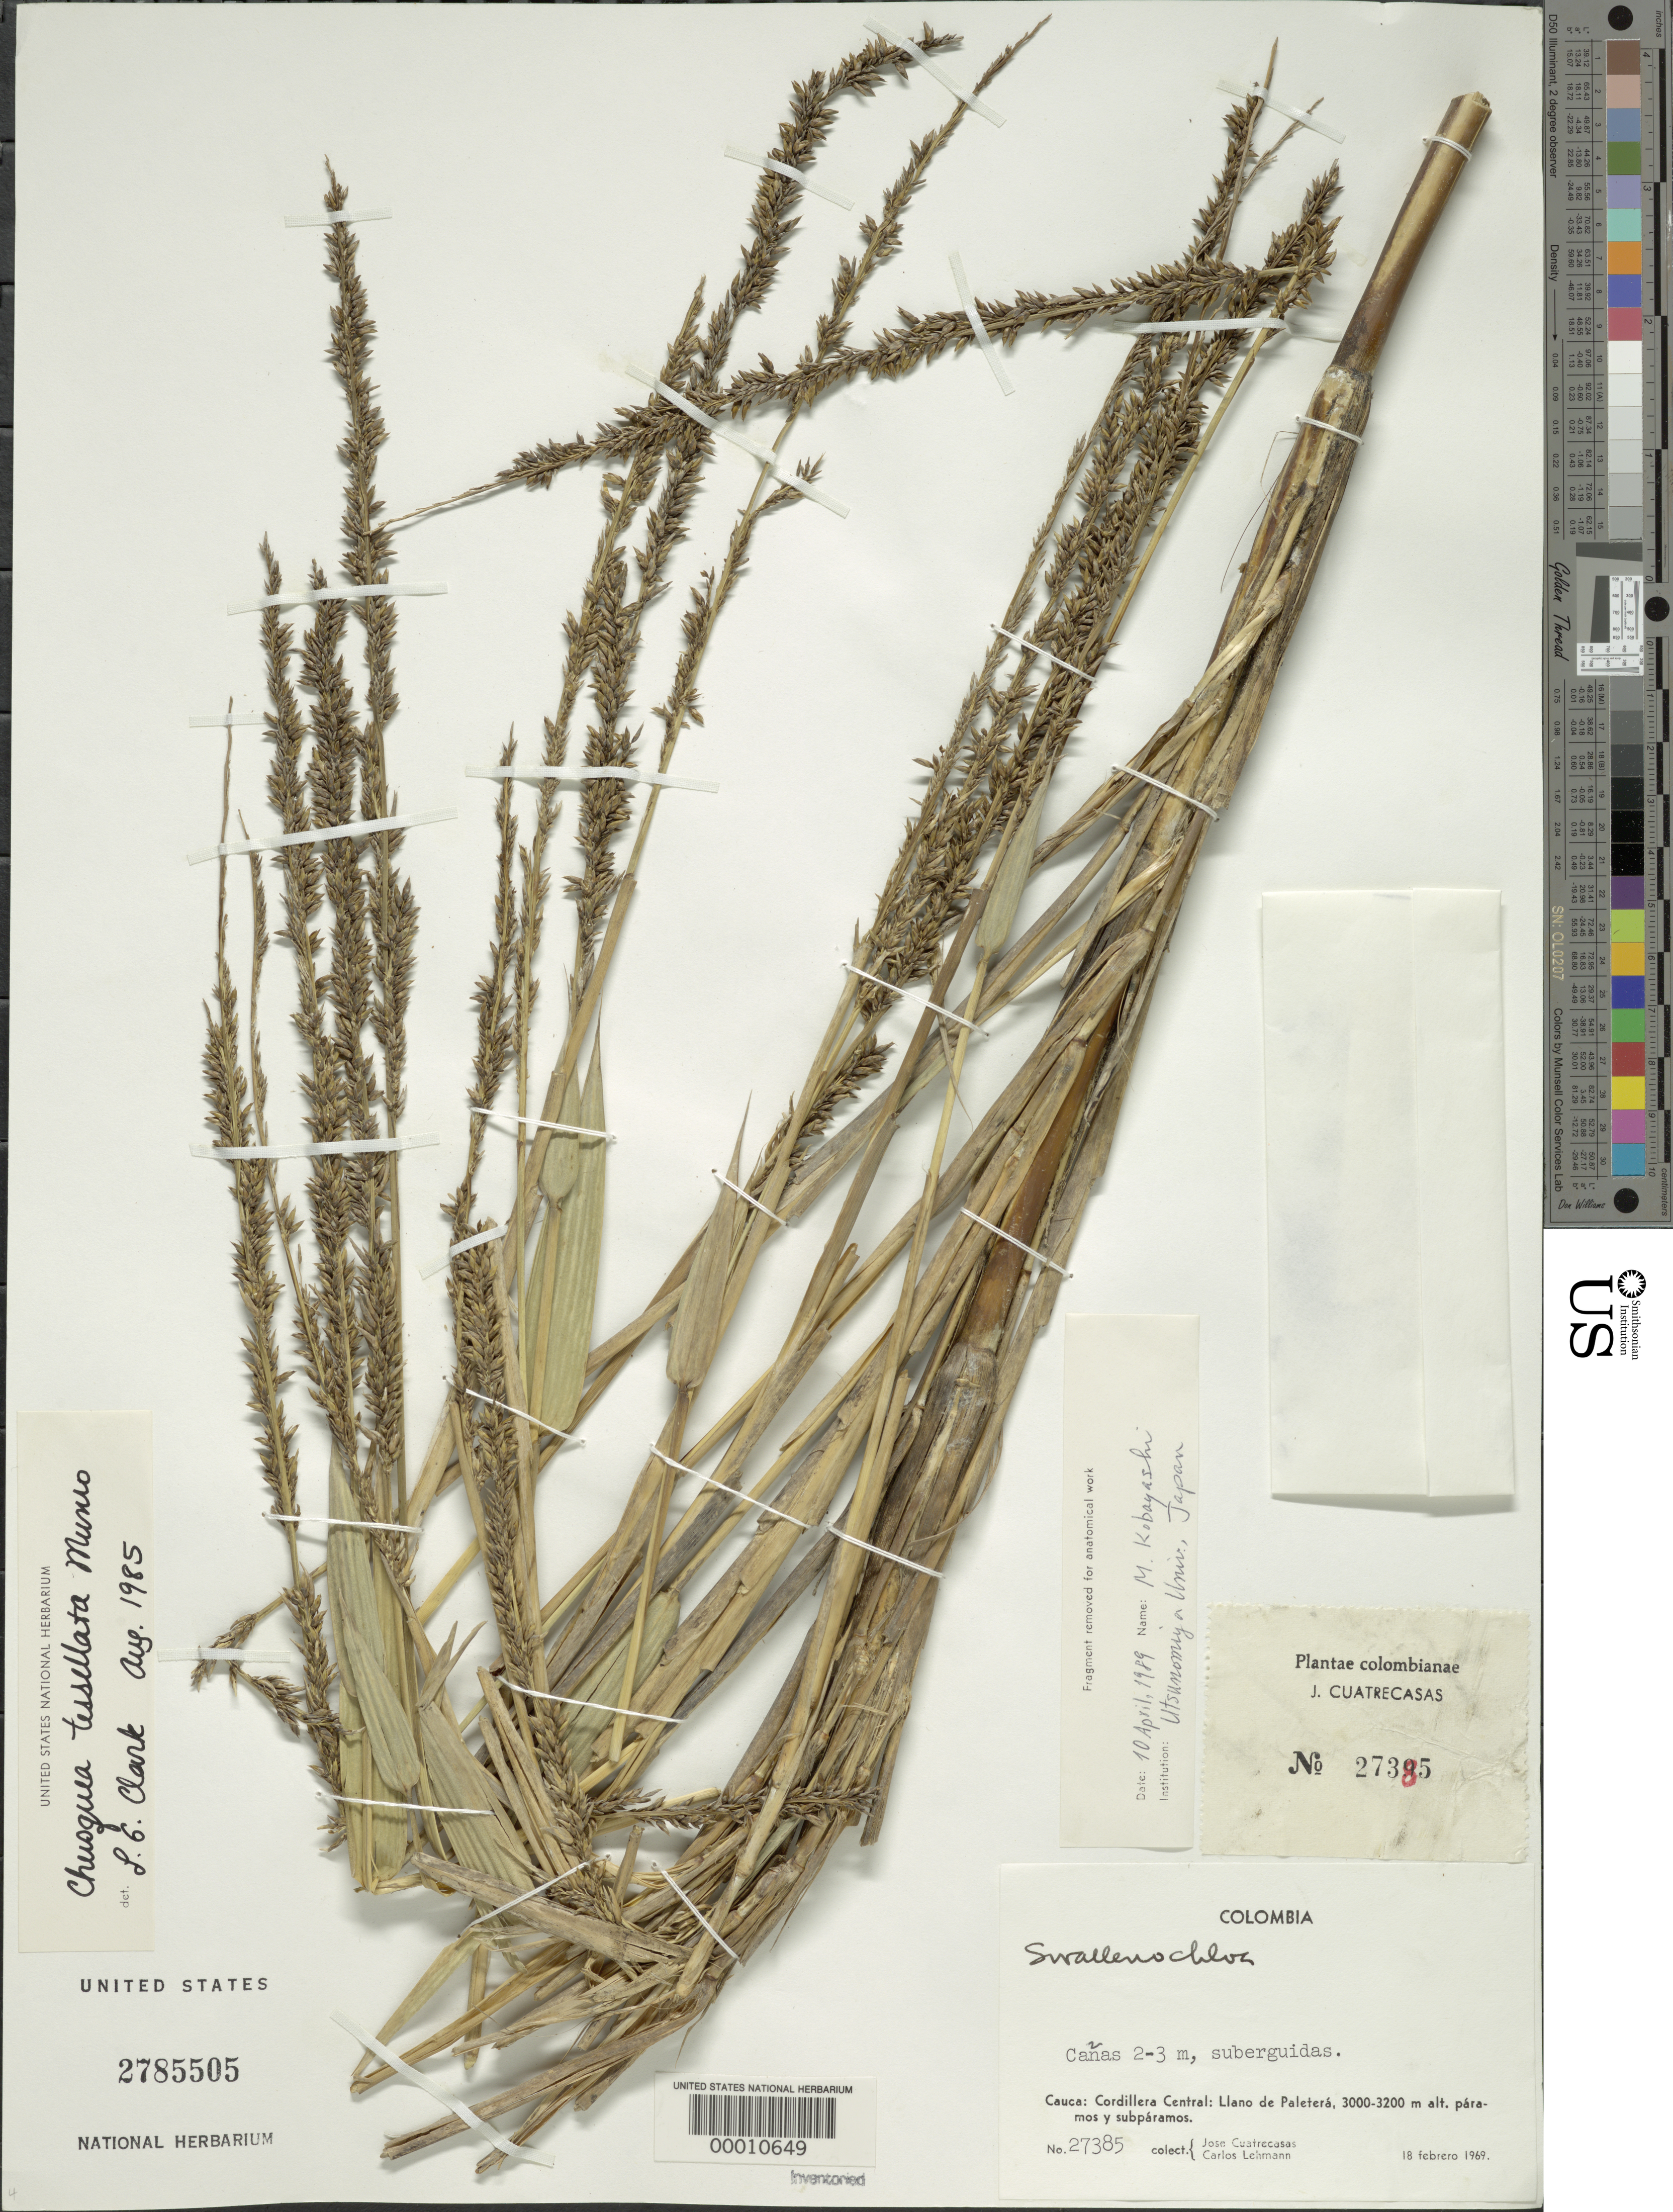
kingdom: Plantae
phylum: Tracheophyta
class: Liliopsida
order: Poales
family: Poaceae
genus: Chusquea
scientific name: Chusquea tessellata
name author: Munro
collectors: J. Cuatrecasas & C. Lehmann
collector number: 27385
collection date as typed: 18 Feb 1969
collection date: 1969-02-18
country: Colombia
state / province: Cauca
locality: Llano de Paletara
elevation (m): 3000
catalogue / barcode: US 2785505